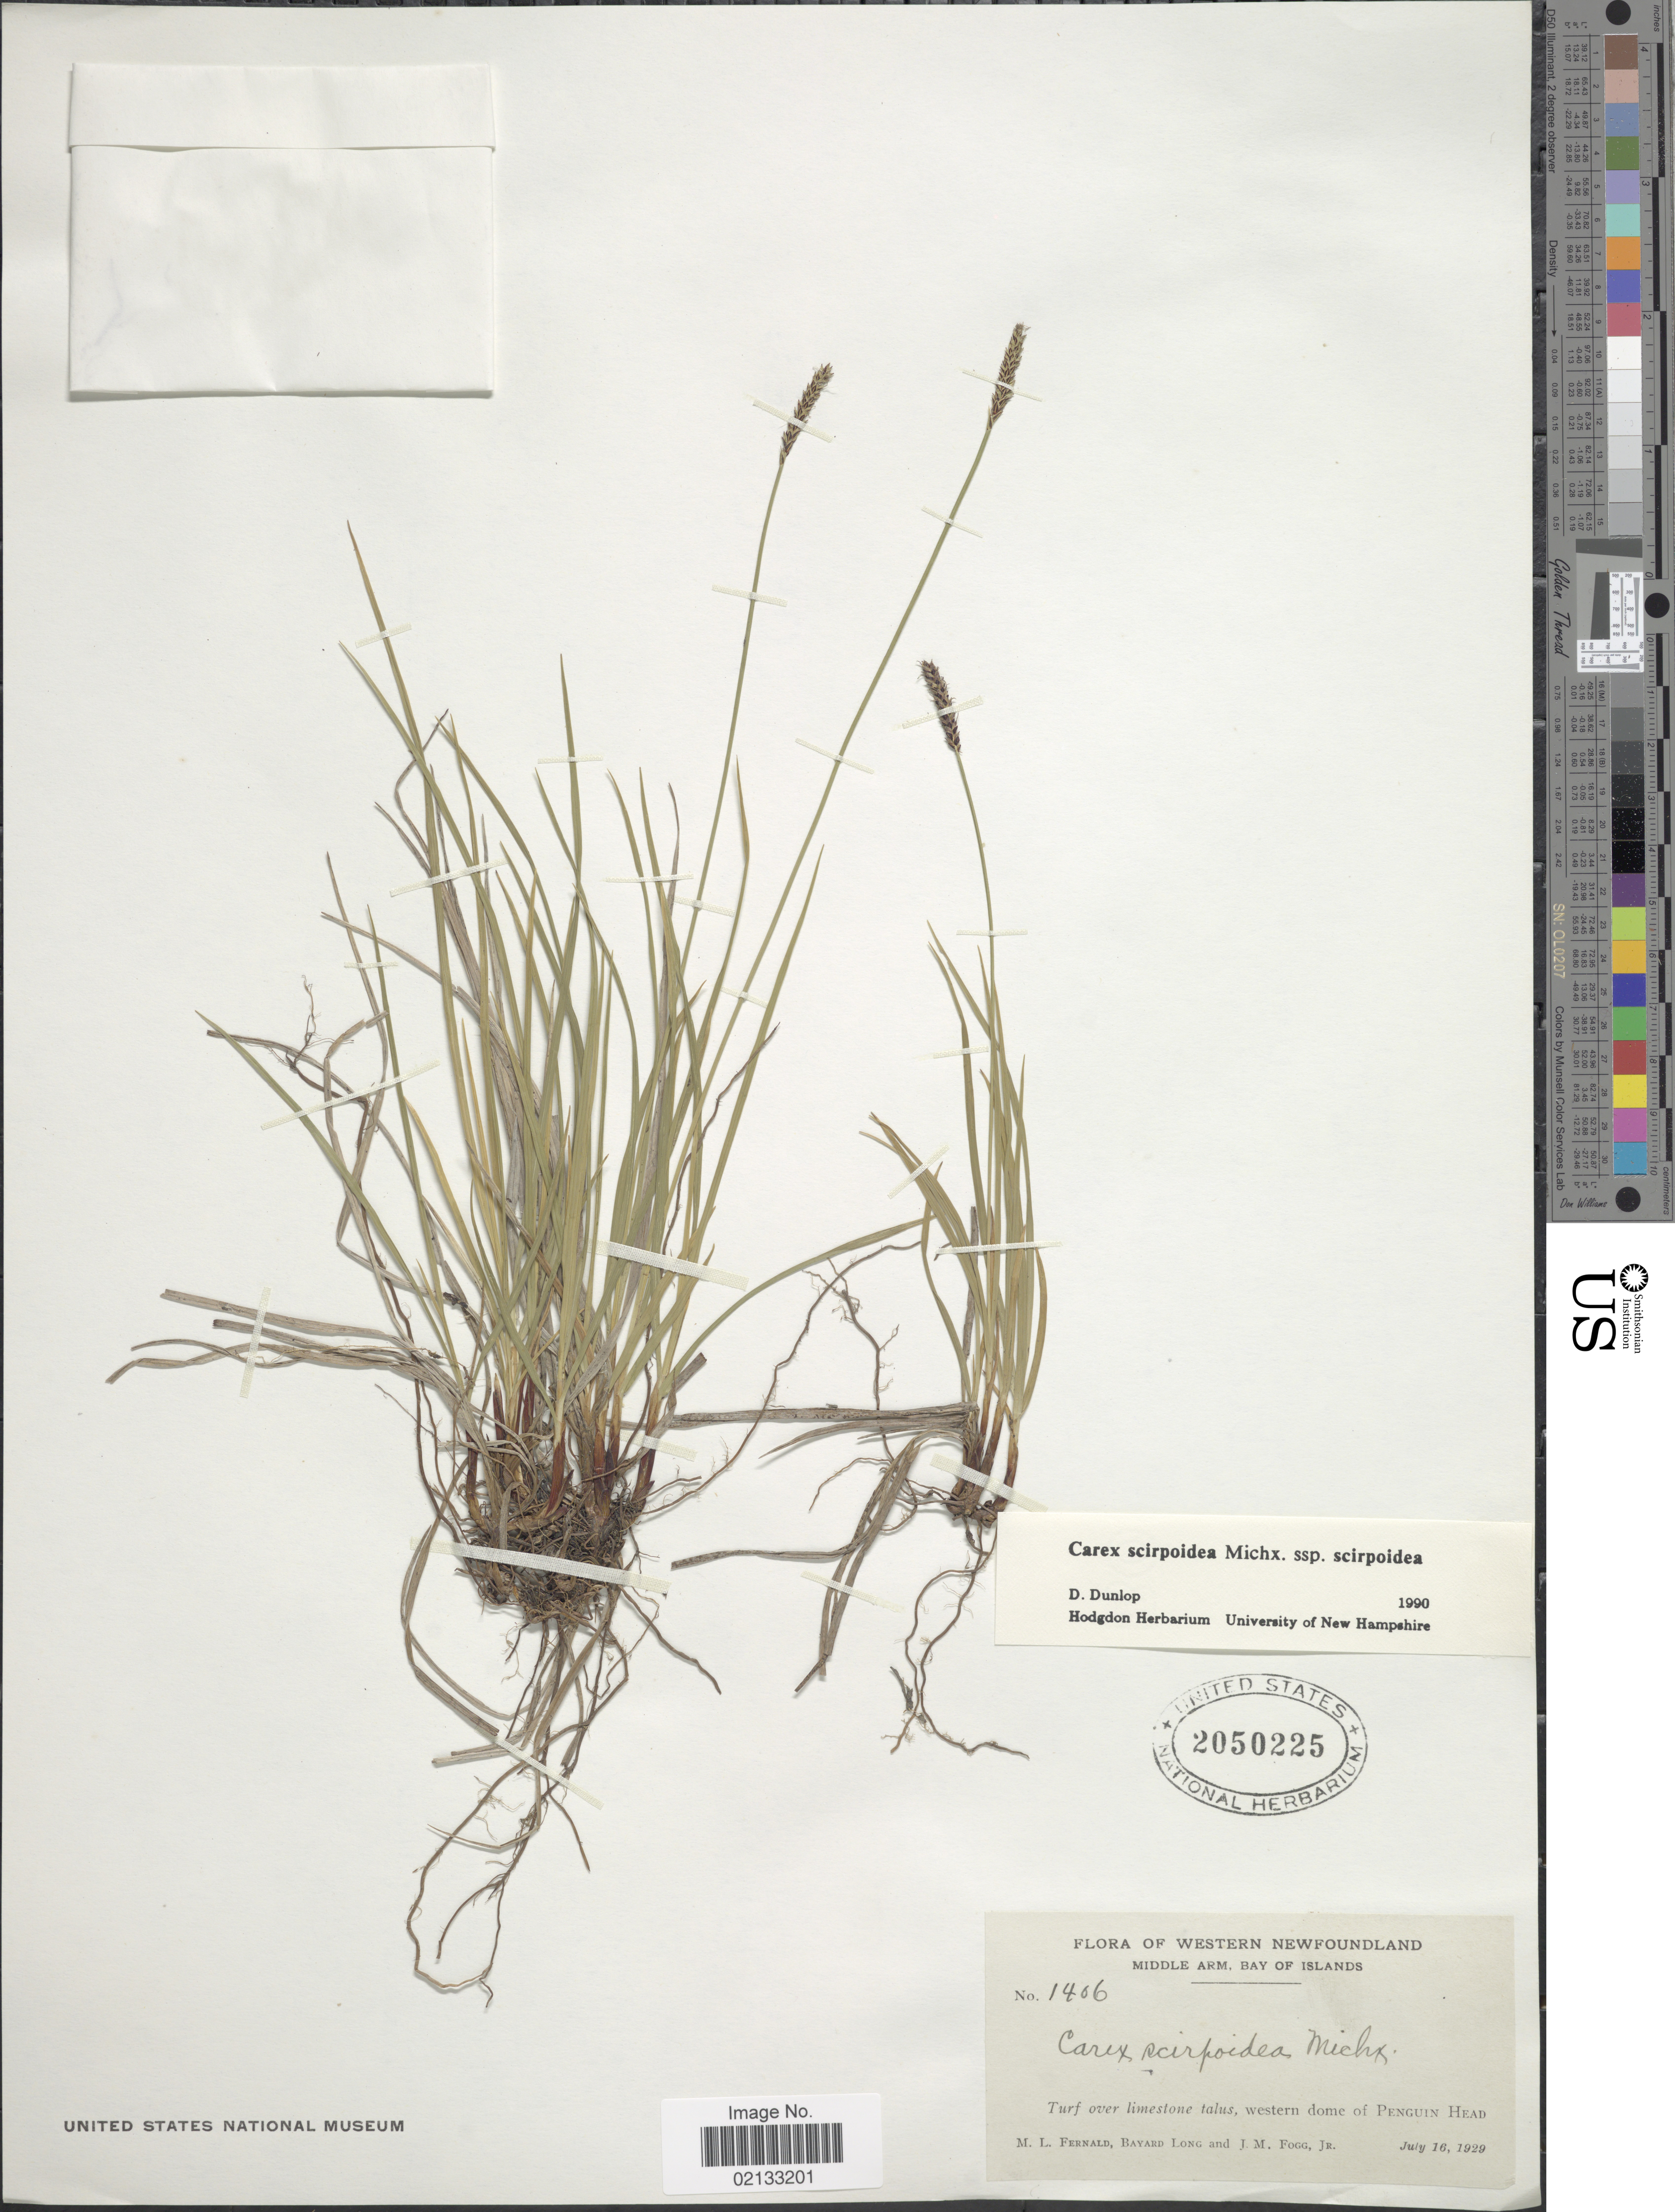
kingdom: Plantae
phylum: Tracheophyta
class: Liliopsida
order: Poales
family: Cyperaceae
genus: Carex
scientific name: Carex scirpoidea subsp. scirpoidea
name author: Michx.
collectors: M. L. Fernald, B. Long & J. Fogg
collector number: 1406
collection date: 1929-07-16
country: Canada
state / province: Newfoundland and Labrador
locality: Western Newfoundland. Middle Arm, Bay of Islands. Turf over limestone talus, western dome of Penguin Head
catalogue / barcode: US 2050225